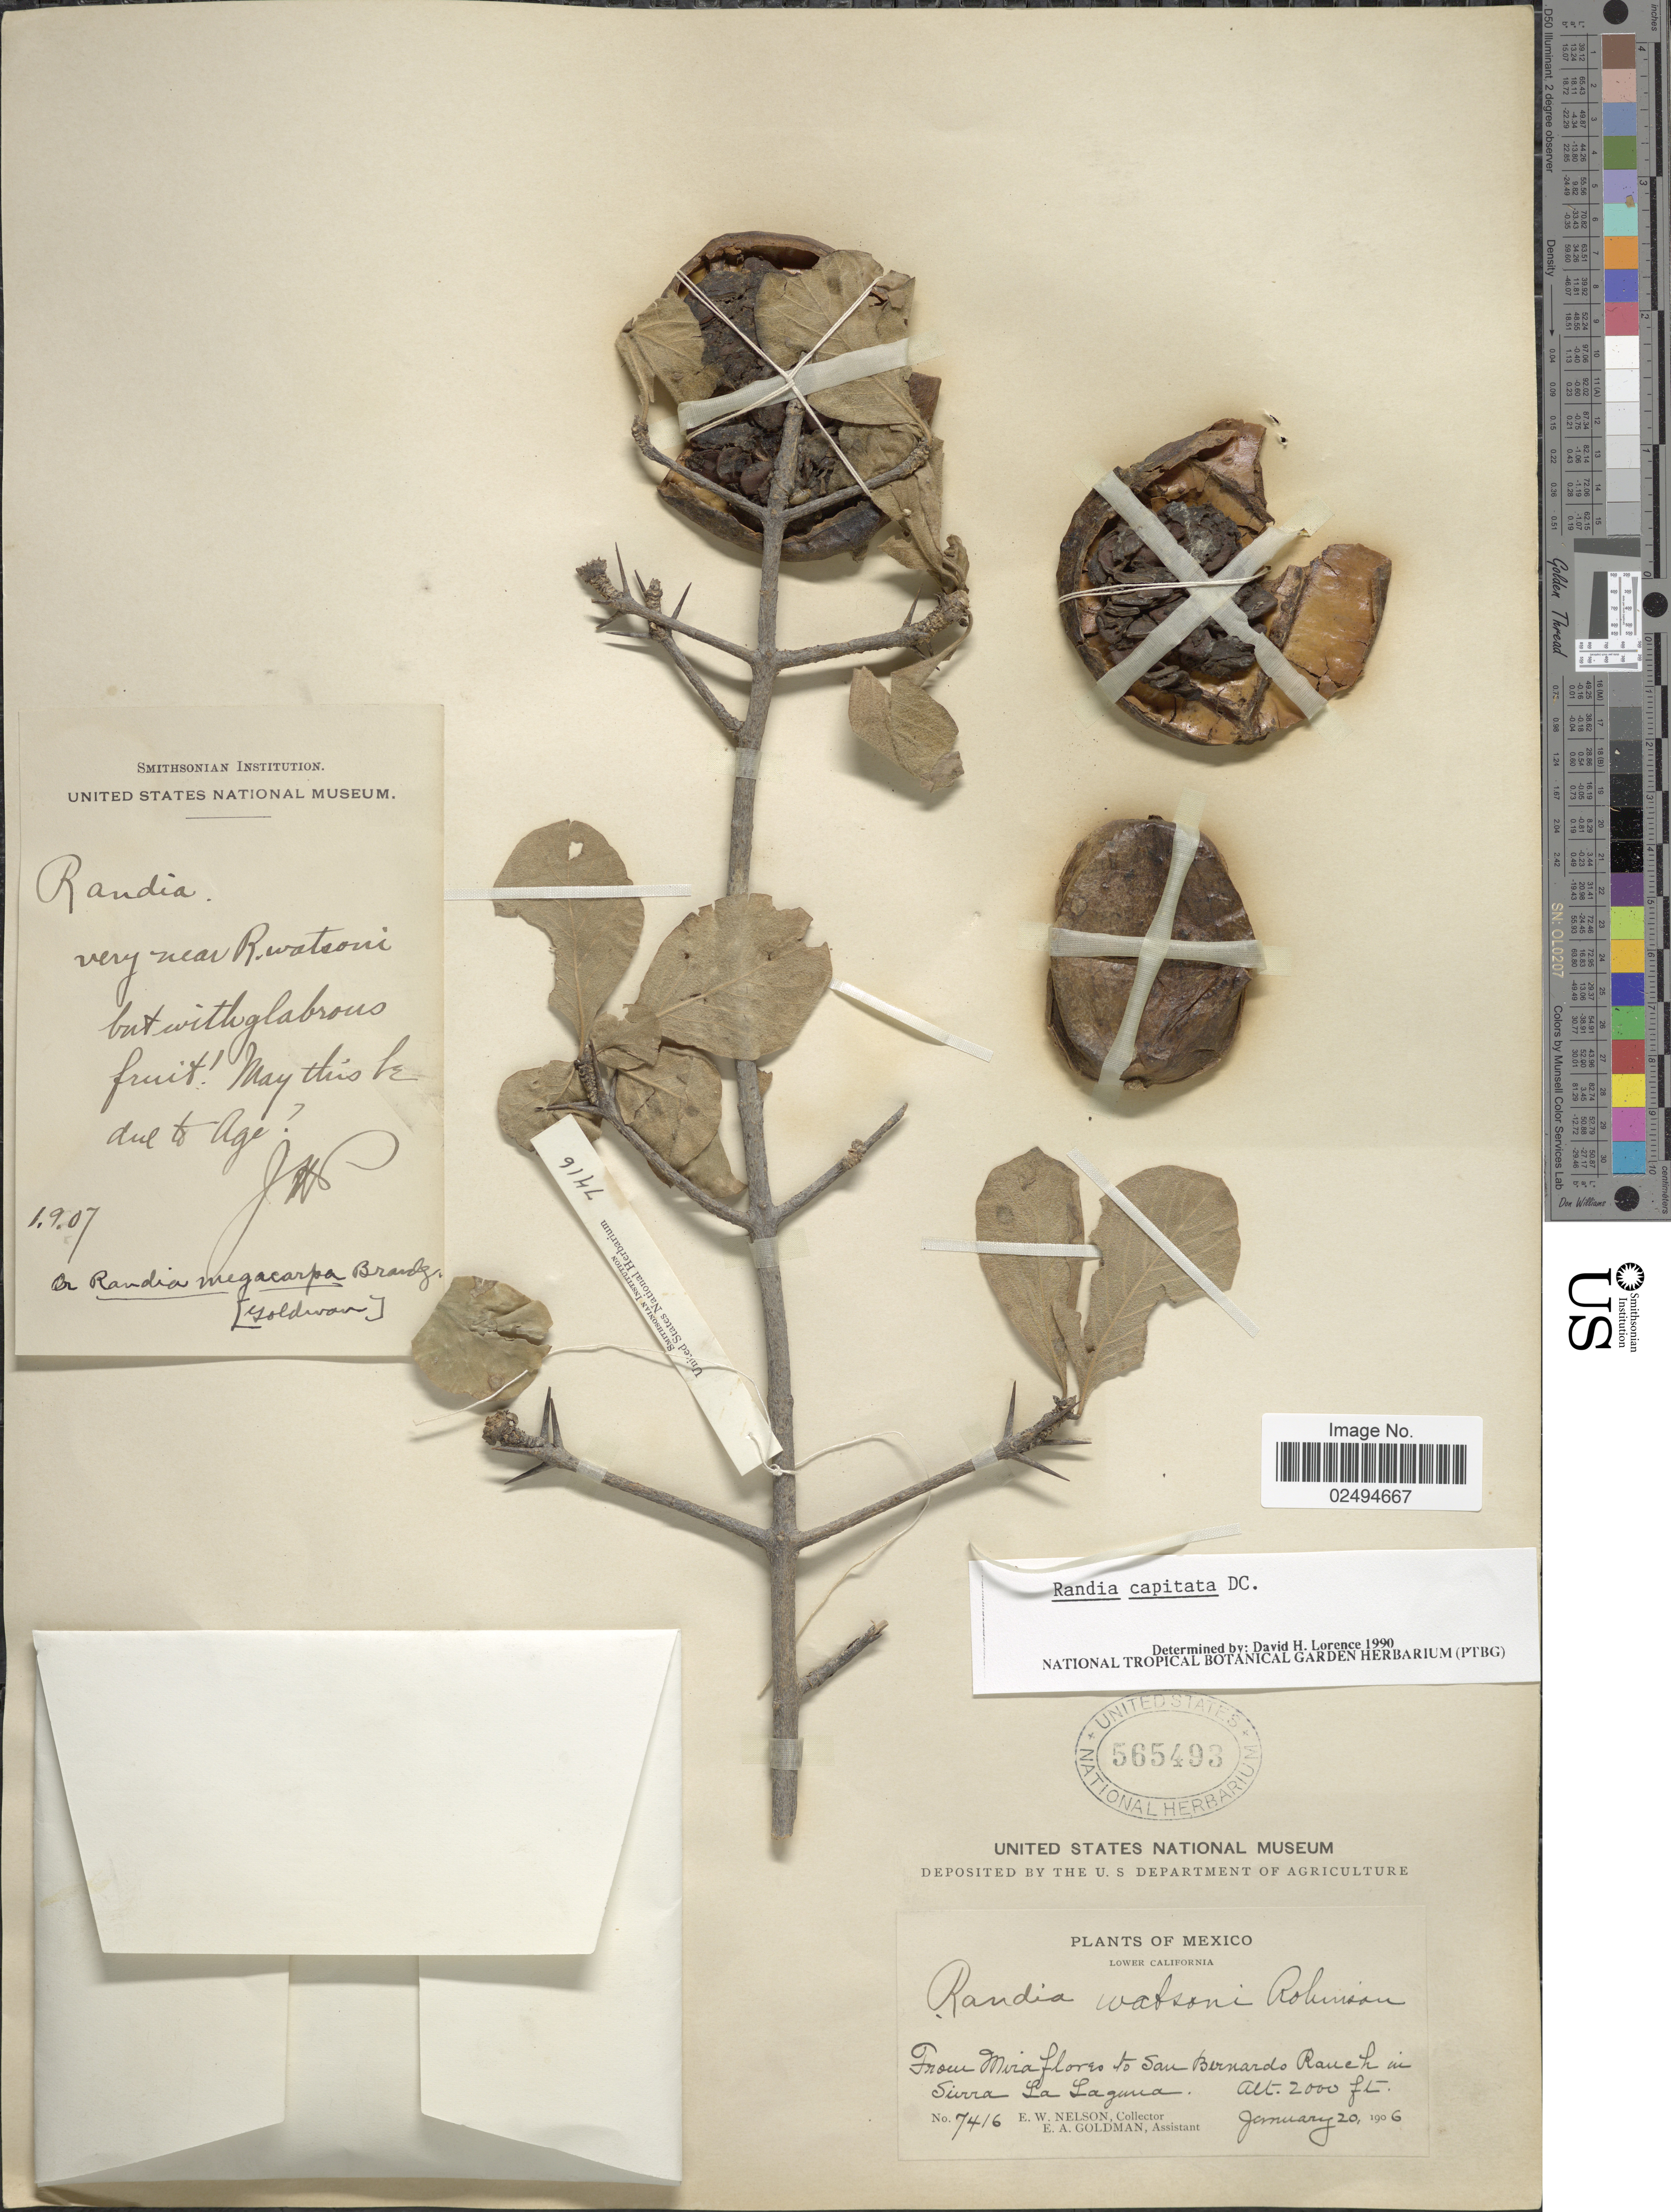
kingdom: Plantae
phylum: Tracheophyta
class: Magnoliopsida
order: Gentianales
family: Rubiaceae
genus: Randia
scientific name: Randia capitata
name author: DC.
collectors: E. W. Nelson & E. A. Goldman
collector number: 7416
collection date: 1906-01-20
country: Mexico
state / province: Baja California Sur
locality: Lower California. From Miraflores to San Bernardo Ranch in Sierra La Laguna.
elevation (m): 610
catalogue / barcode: US 565493